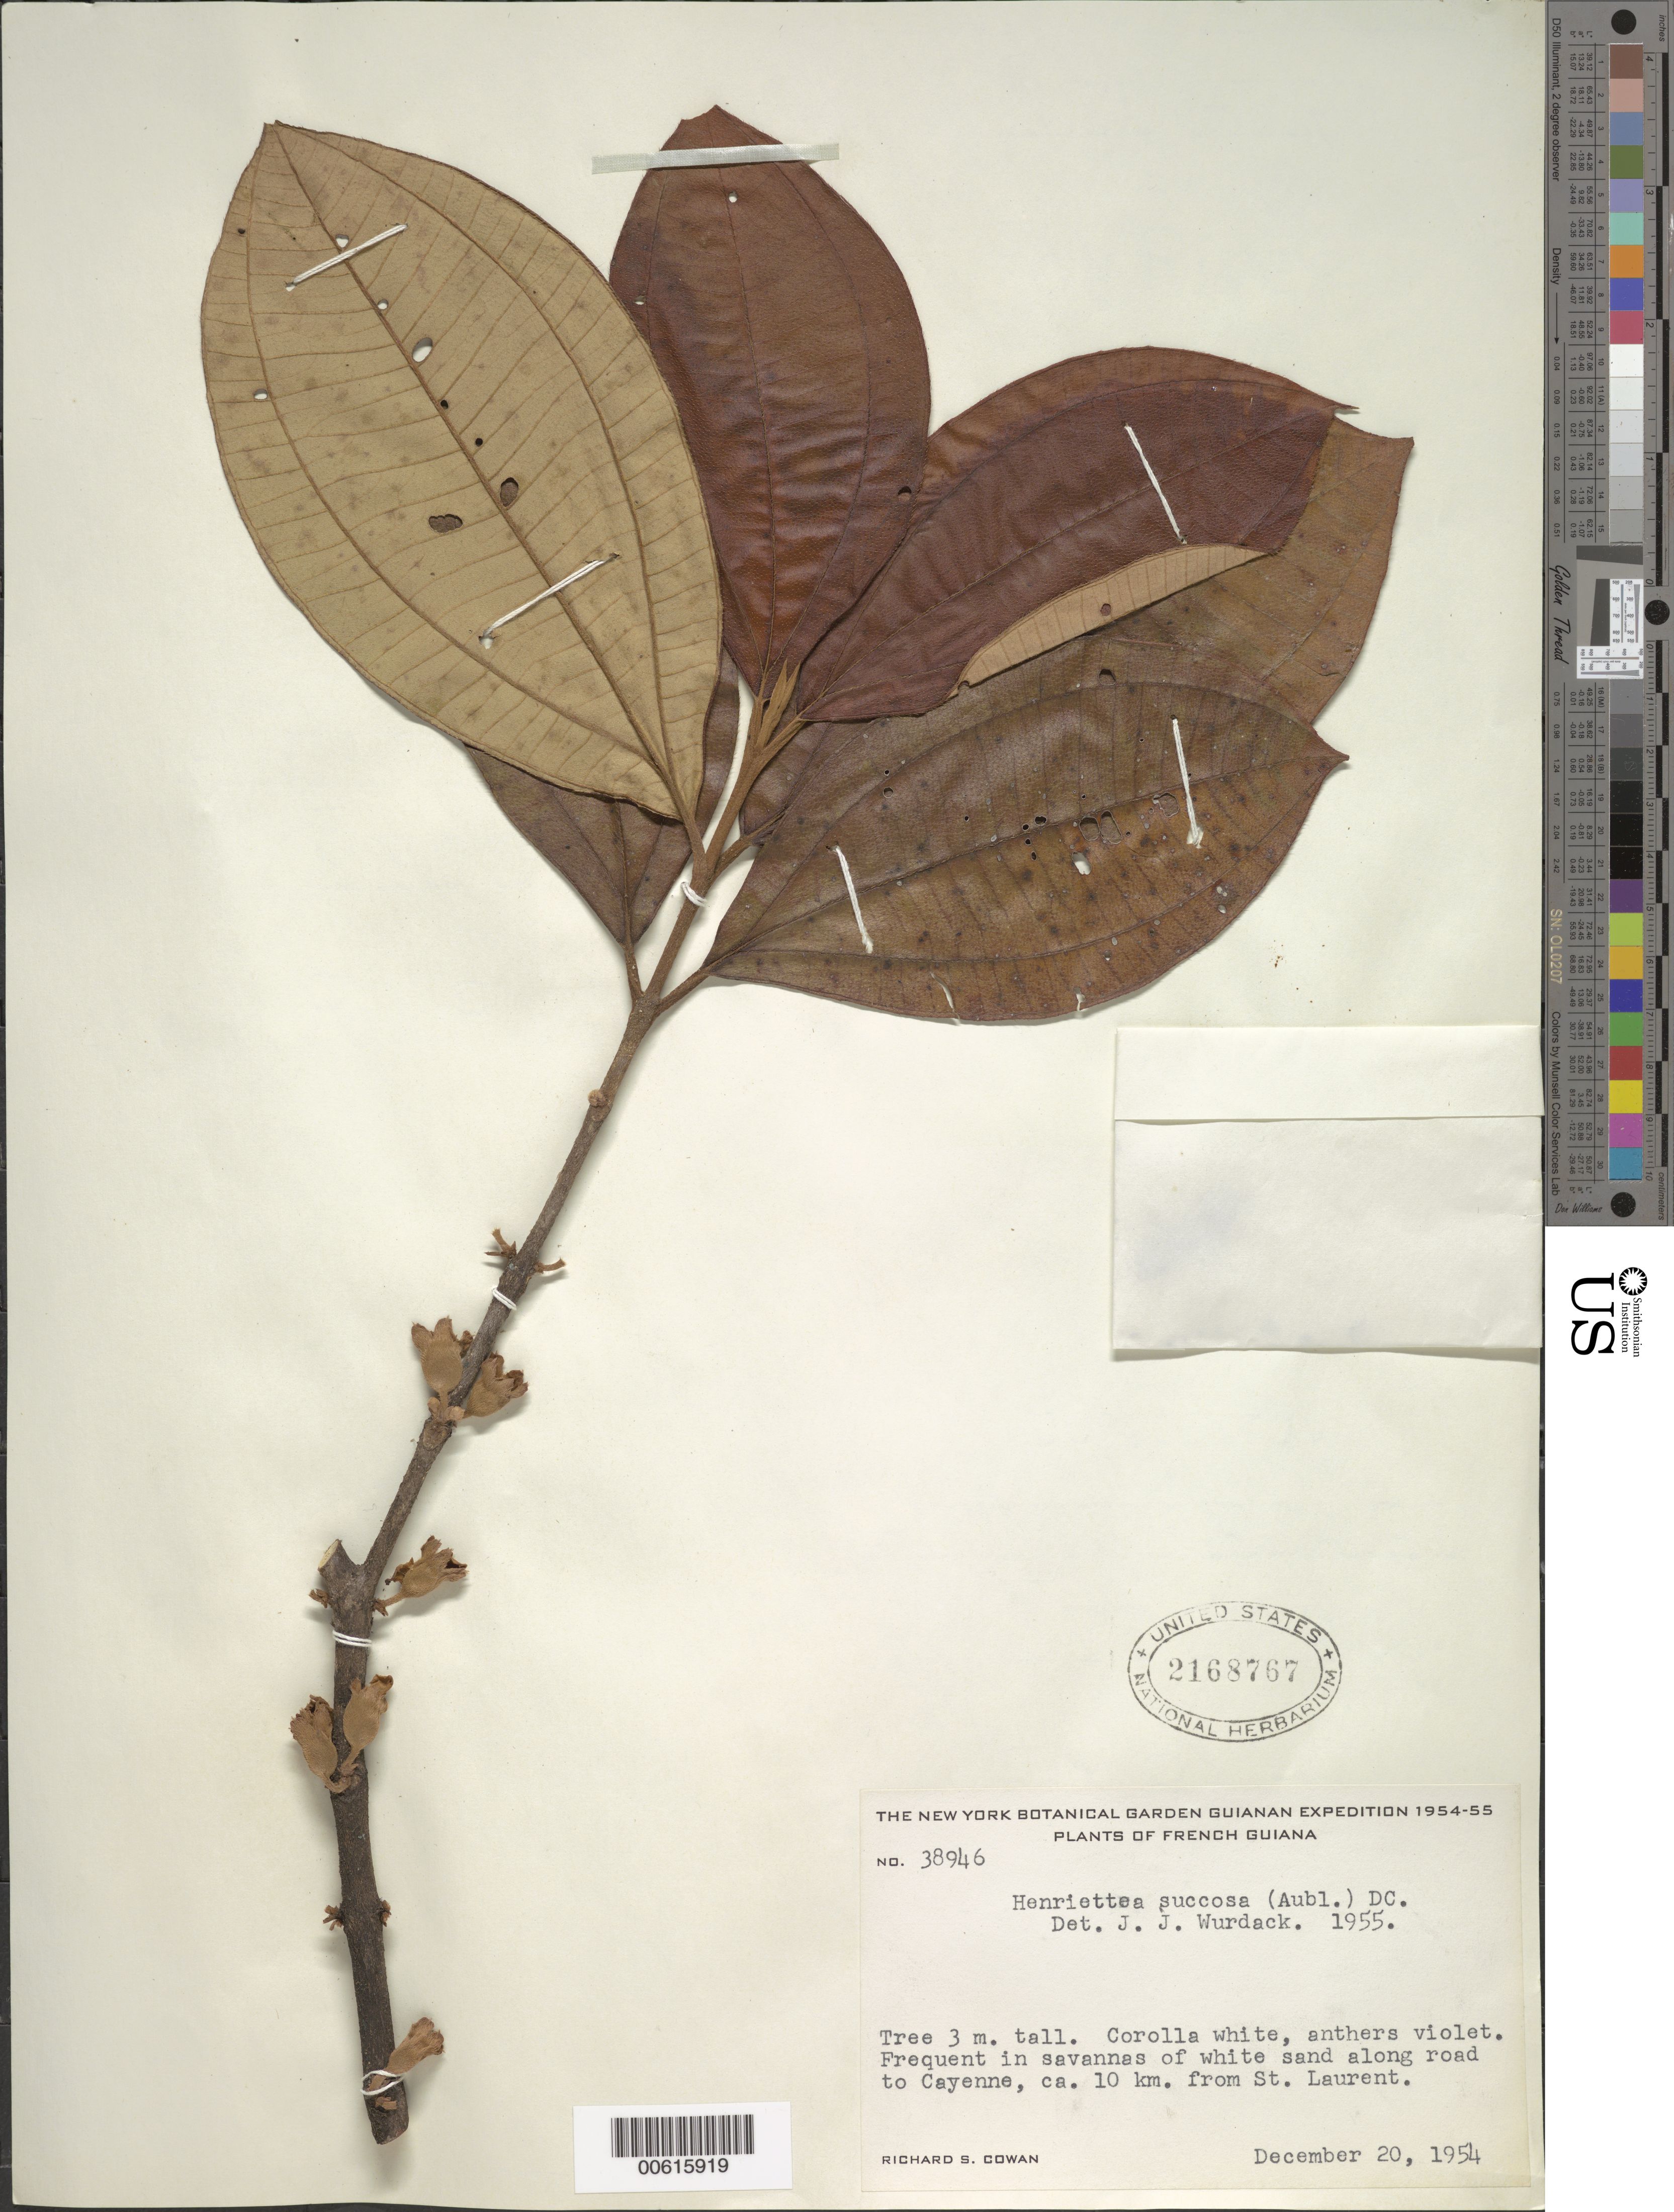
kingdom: Plantae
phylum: Tracheophyta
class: Magnoliopsida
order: Myrtales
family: Melastomataceae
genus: Henriettea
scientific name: Henriettea succosa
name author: (Aubl.) DC.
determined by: Wurdack, John J., (US), US (UNITED STATES)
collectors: R. S. Cowan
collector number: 38946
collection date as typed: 20-Dec-54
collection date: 1954-12-20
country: French Guiana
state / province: Cayenne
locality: Cayenne-St. Laurent road, 10 km from St. Laurent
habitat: Savannas of white sand along road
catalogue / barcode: US 2168767